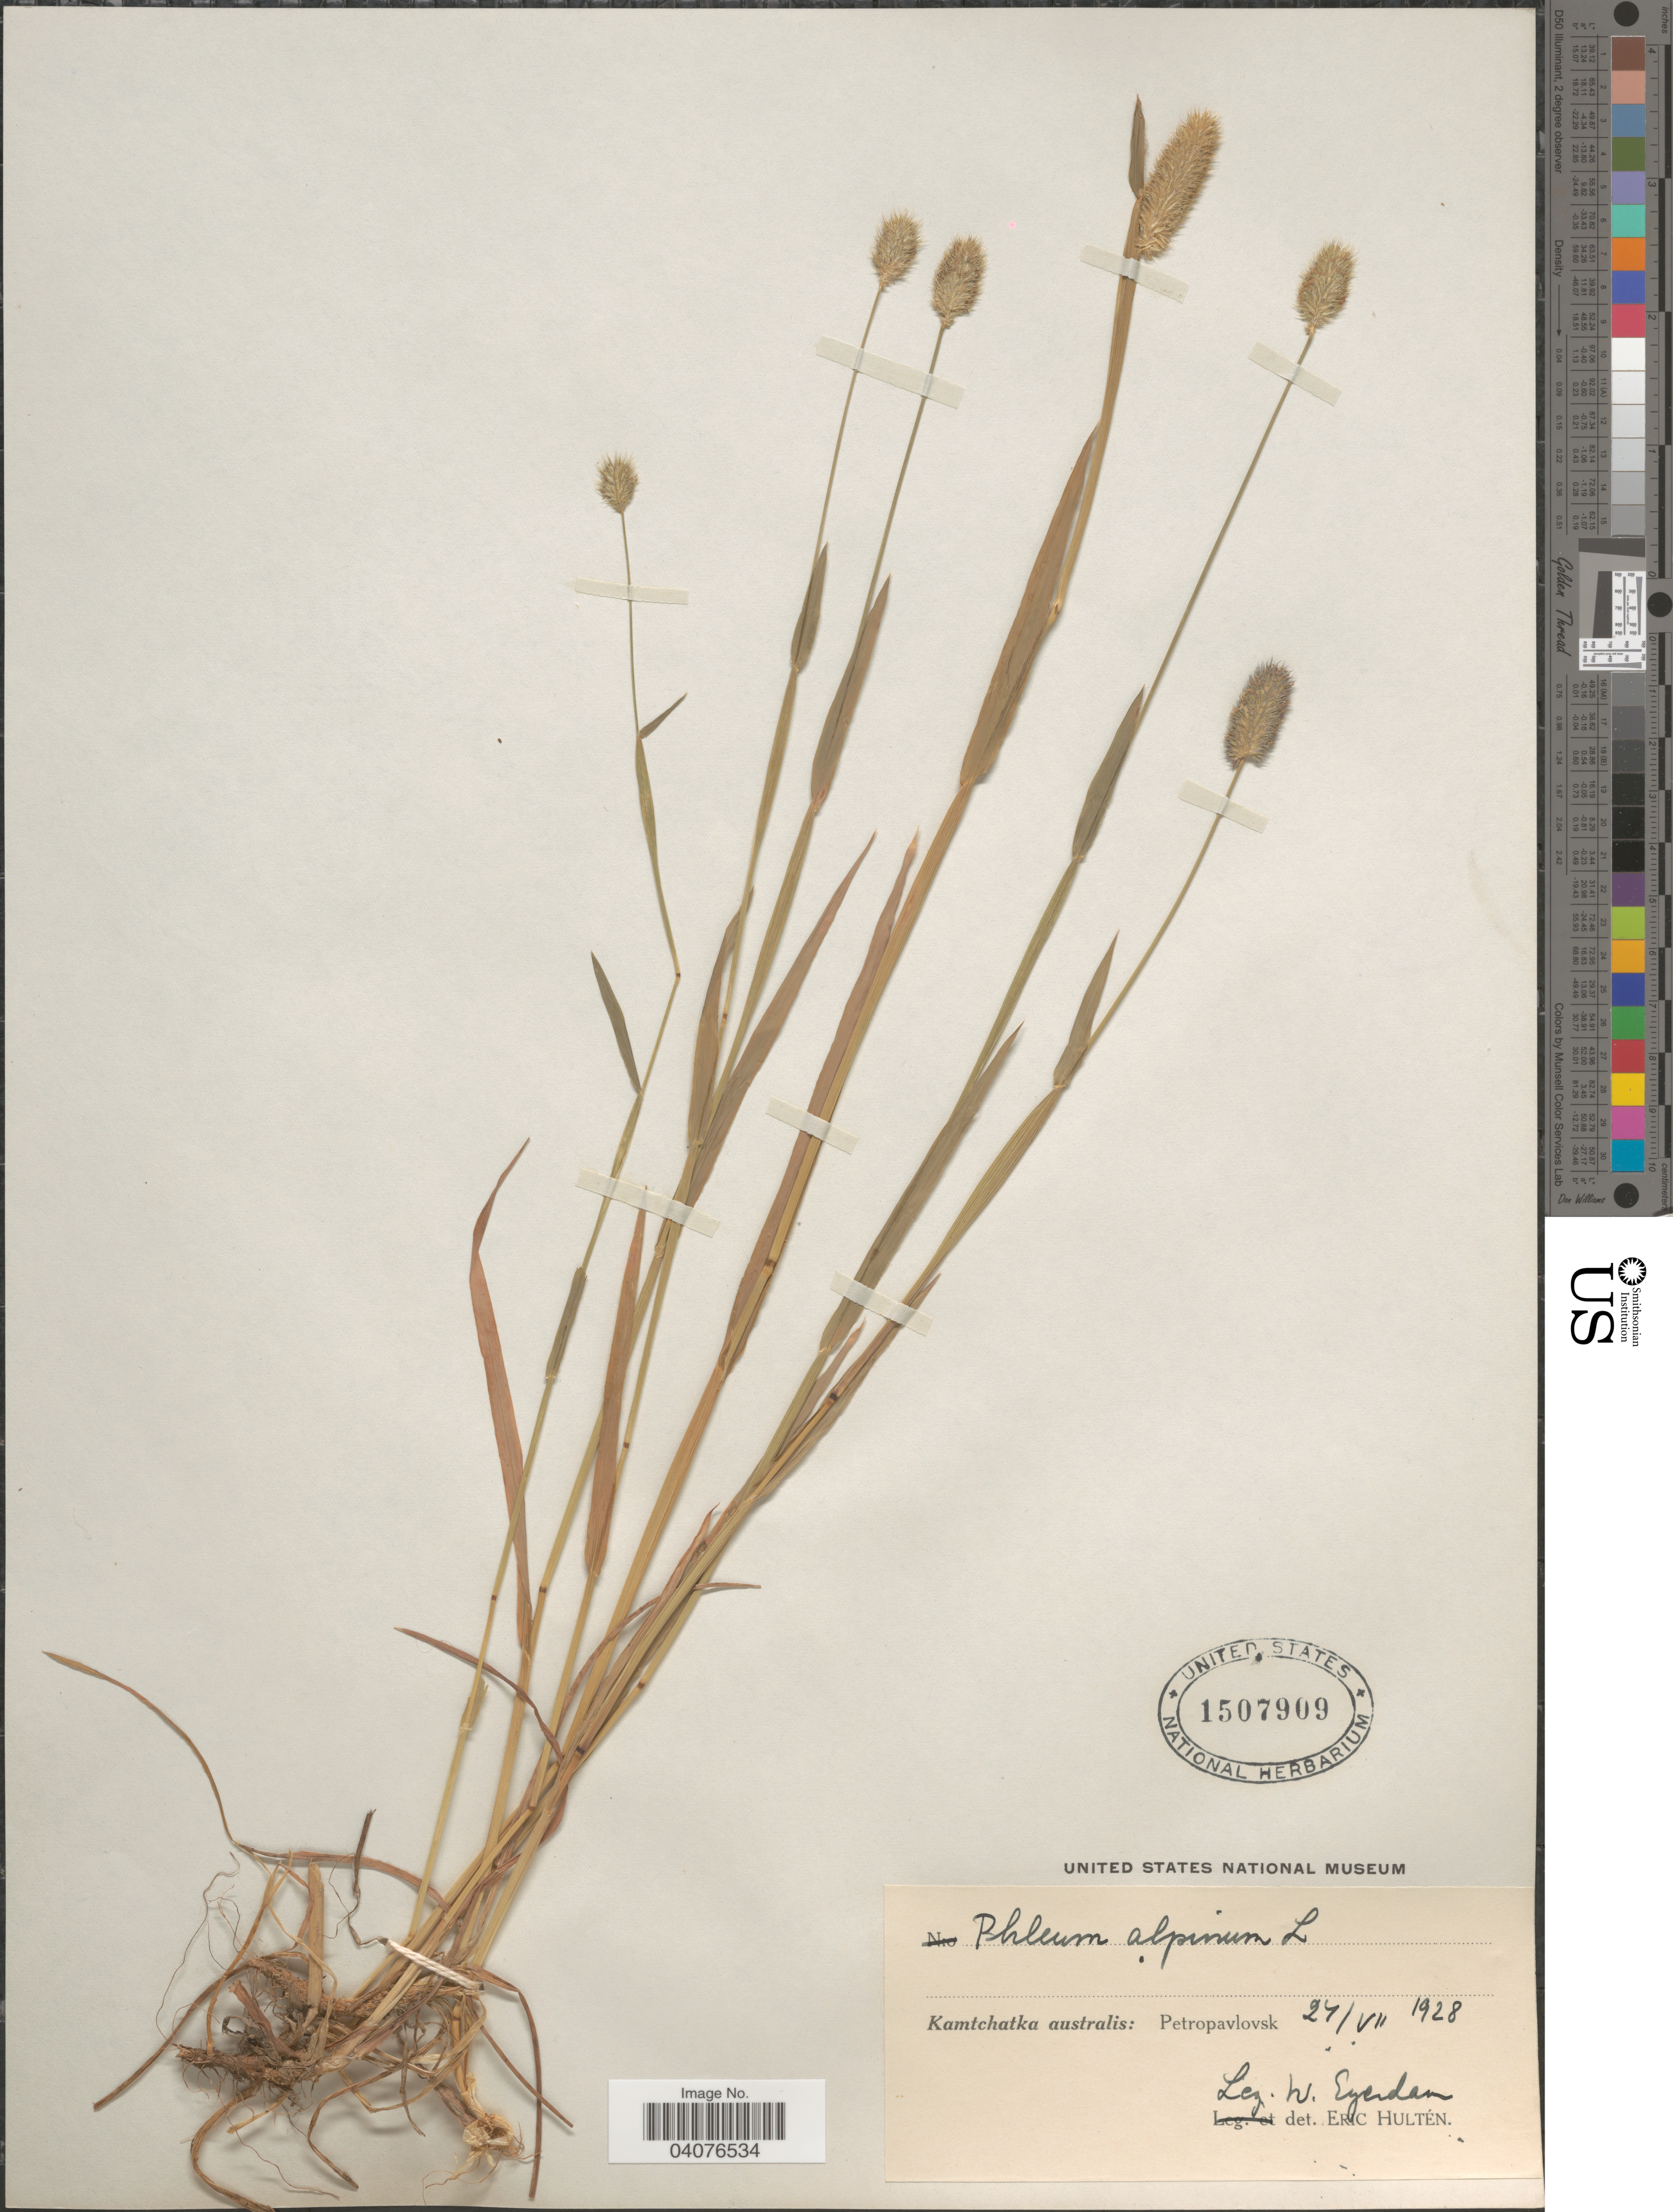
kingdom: Plantae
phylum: Tracheophyta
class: Liliopsida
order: Poales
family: Poaceae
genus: Phleum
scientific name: Phleum alpinum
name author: L.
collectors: W. J. Eyerdam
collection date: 1928-07-27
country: Russian Federation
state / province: Kamchatka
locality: Kamtchatka australis: Petropavlovsk.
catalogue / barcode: US 1507909